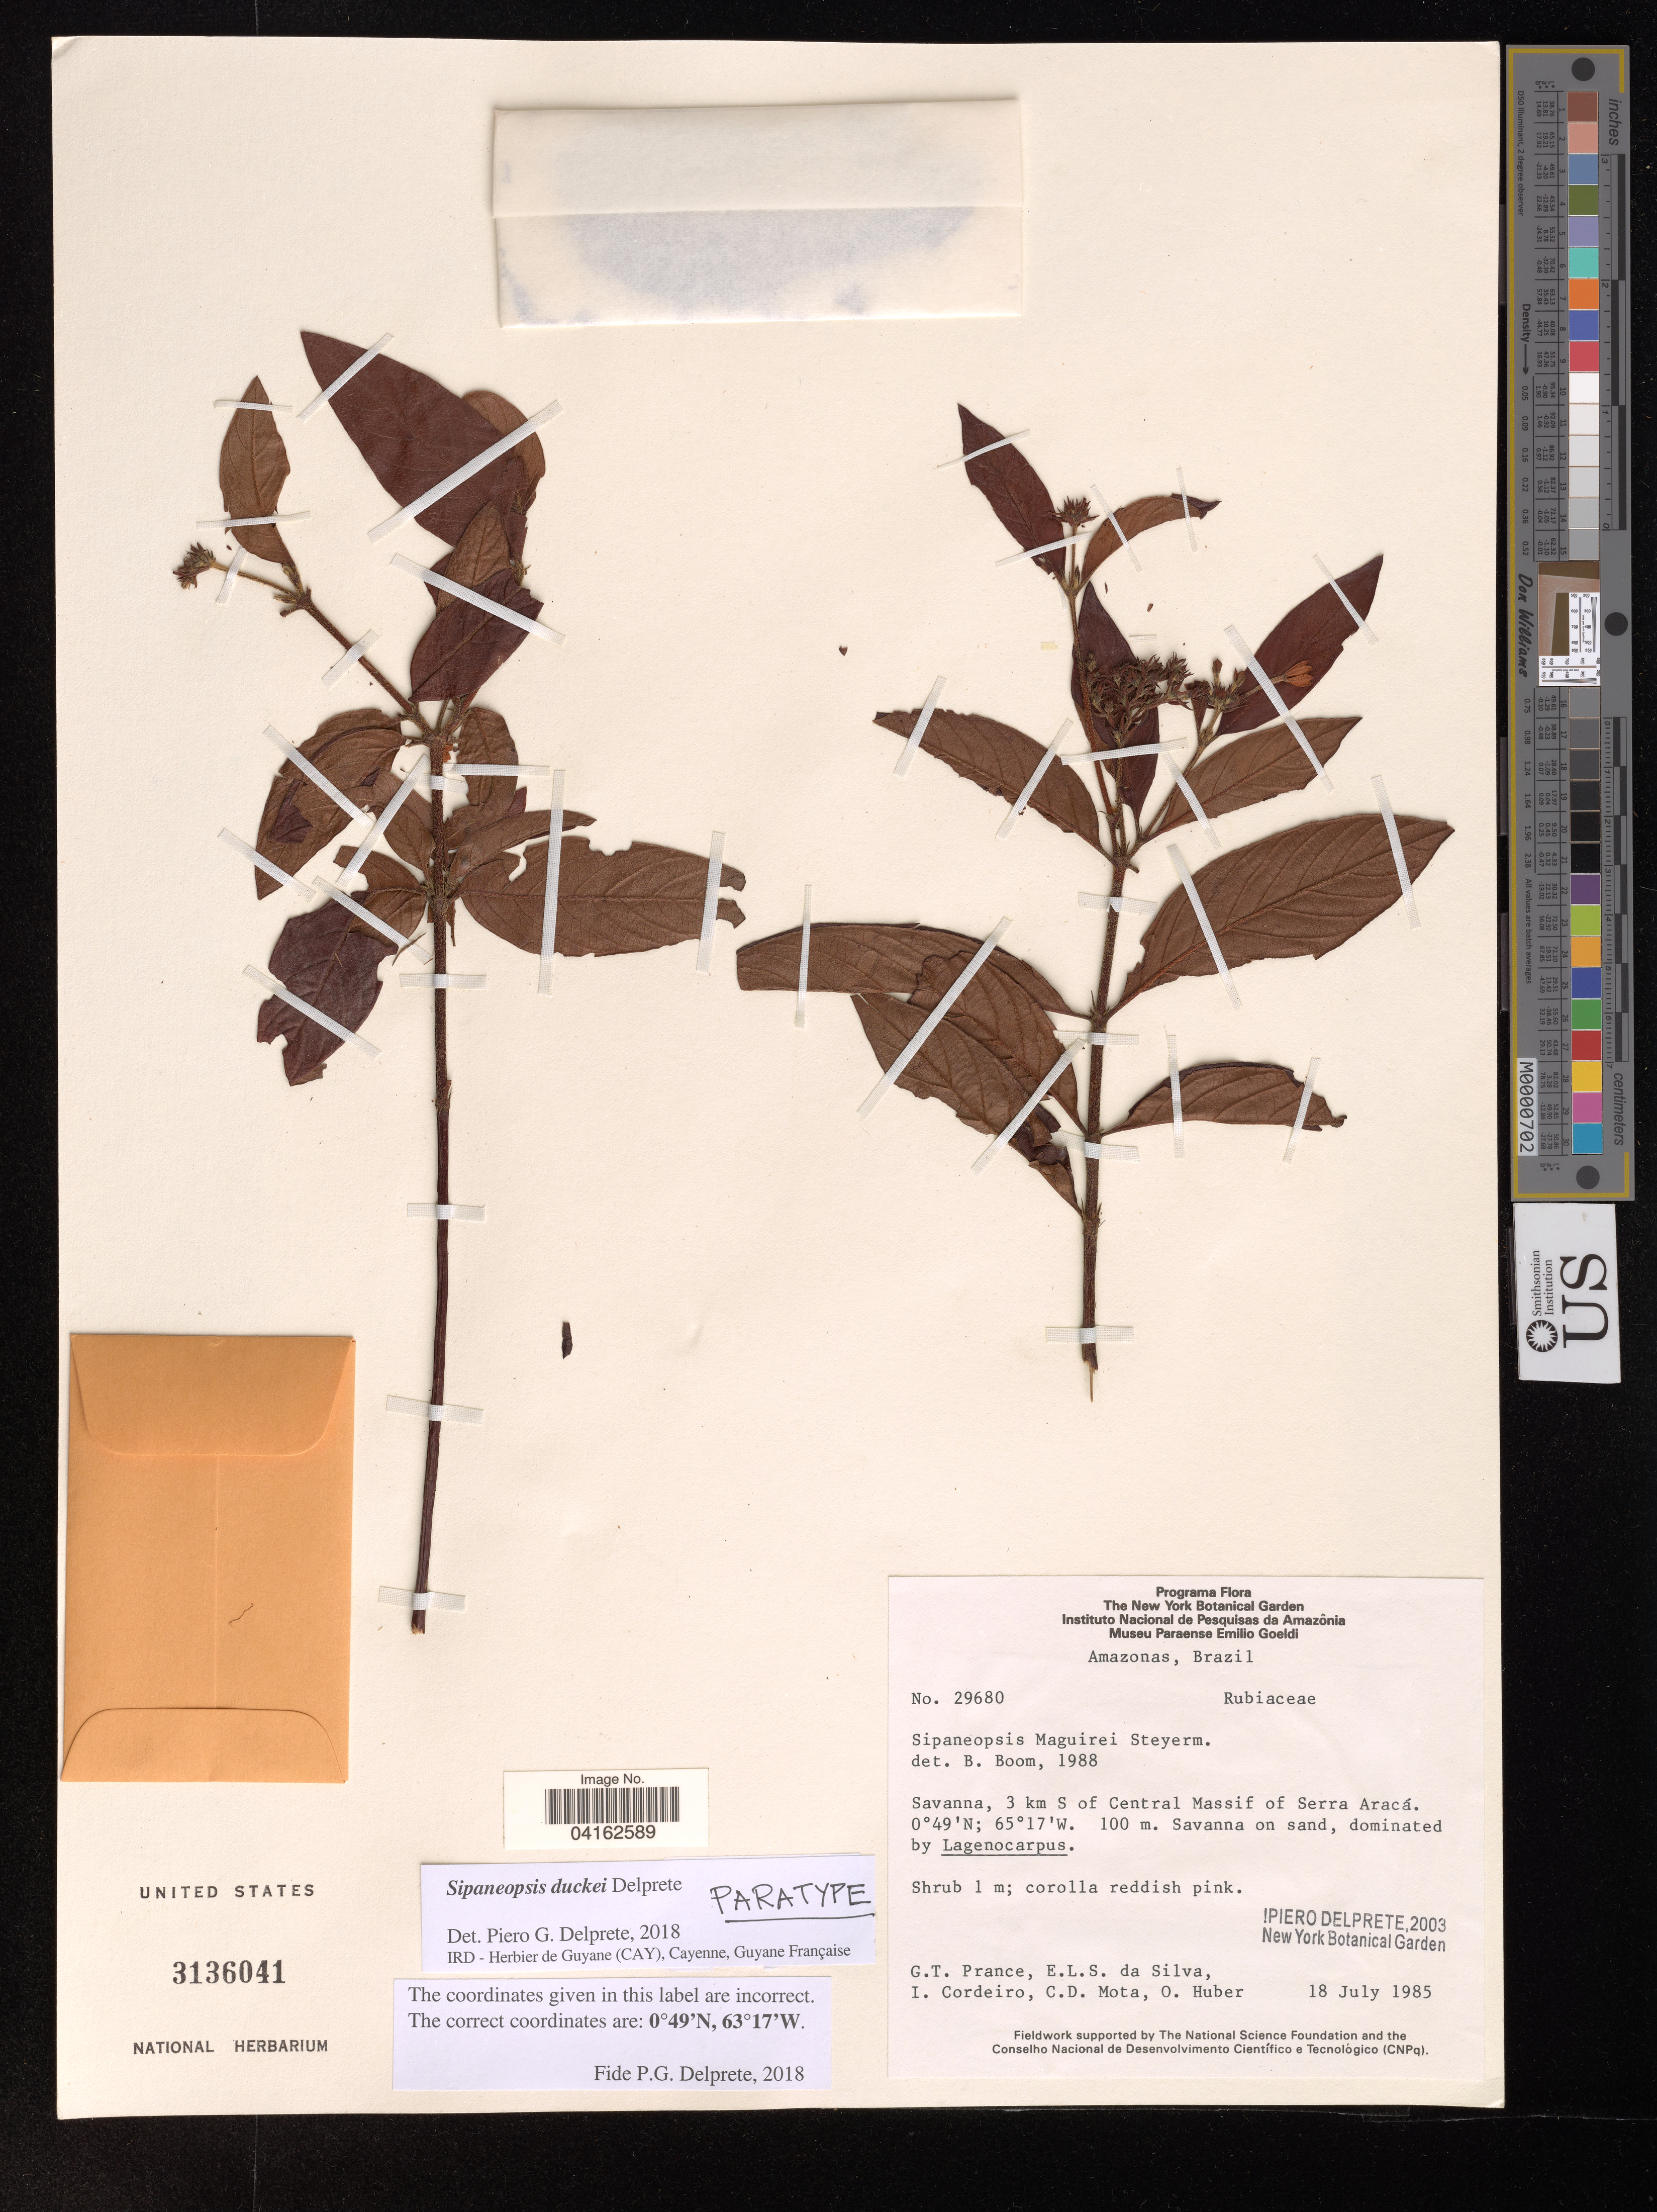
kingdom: Plantae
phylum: Tracheophyta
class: Magnoliopsida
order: Gentianales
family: Rubiaceae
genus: Sipaneopsis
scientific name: Sipaneopsis duckei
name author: Delprete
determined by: Delprete, P. G., Herb. de Guyane Cay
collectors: G. T. Prance, E. L. Silva, I. Cordeiro & C. D. Mota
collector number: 29680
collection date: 1985-07-18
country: Brazil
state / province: Amazonas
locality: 3 km S of Central Massif of Serra Aracá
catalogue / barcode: US 3136041